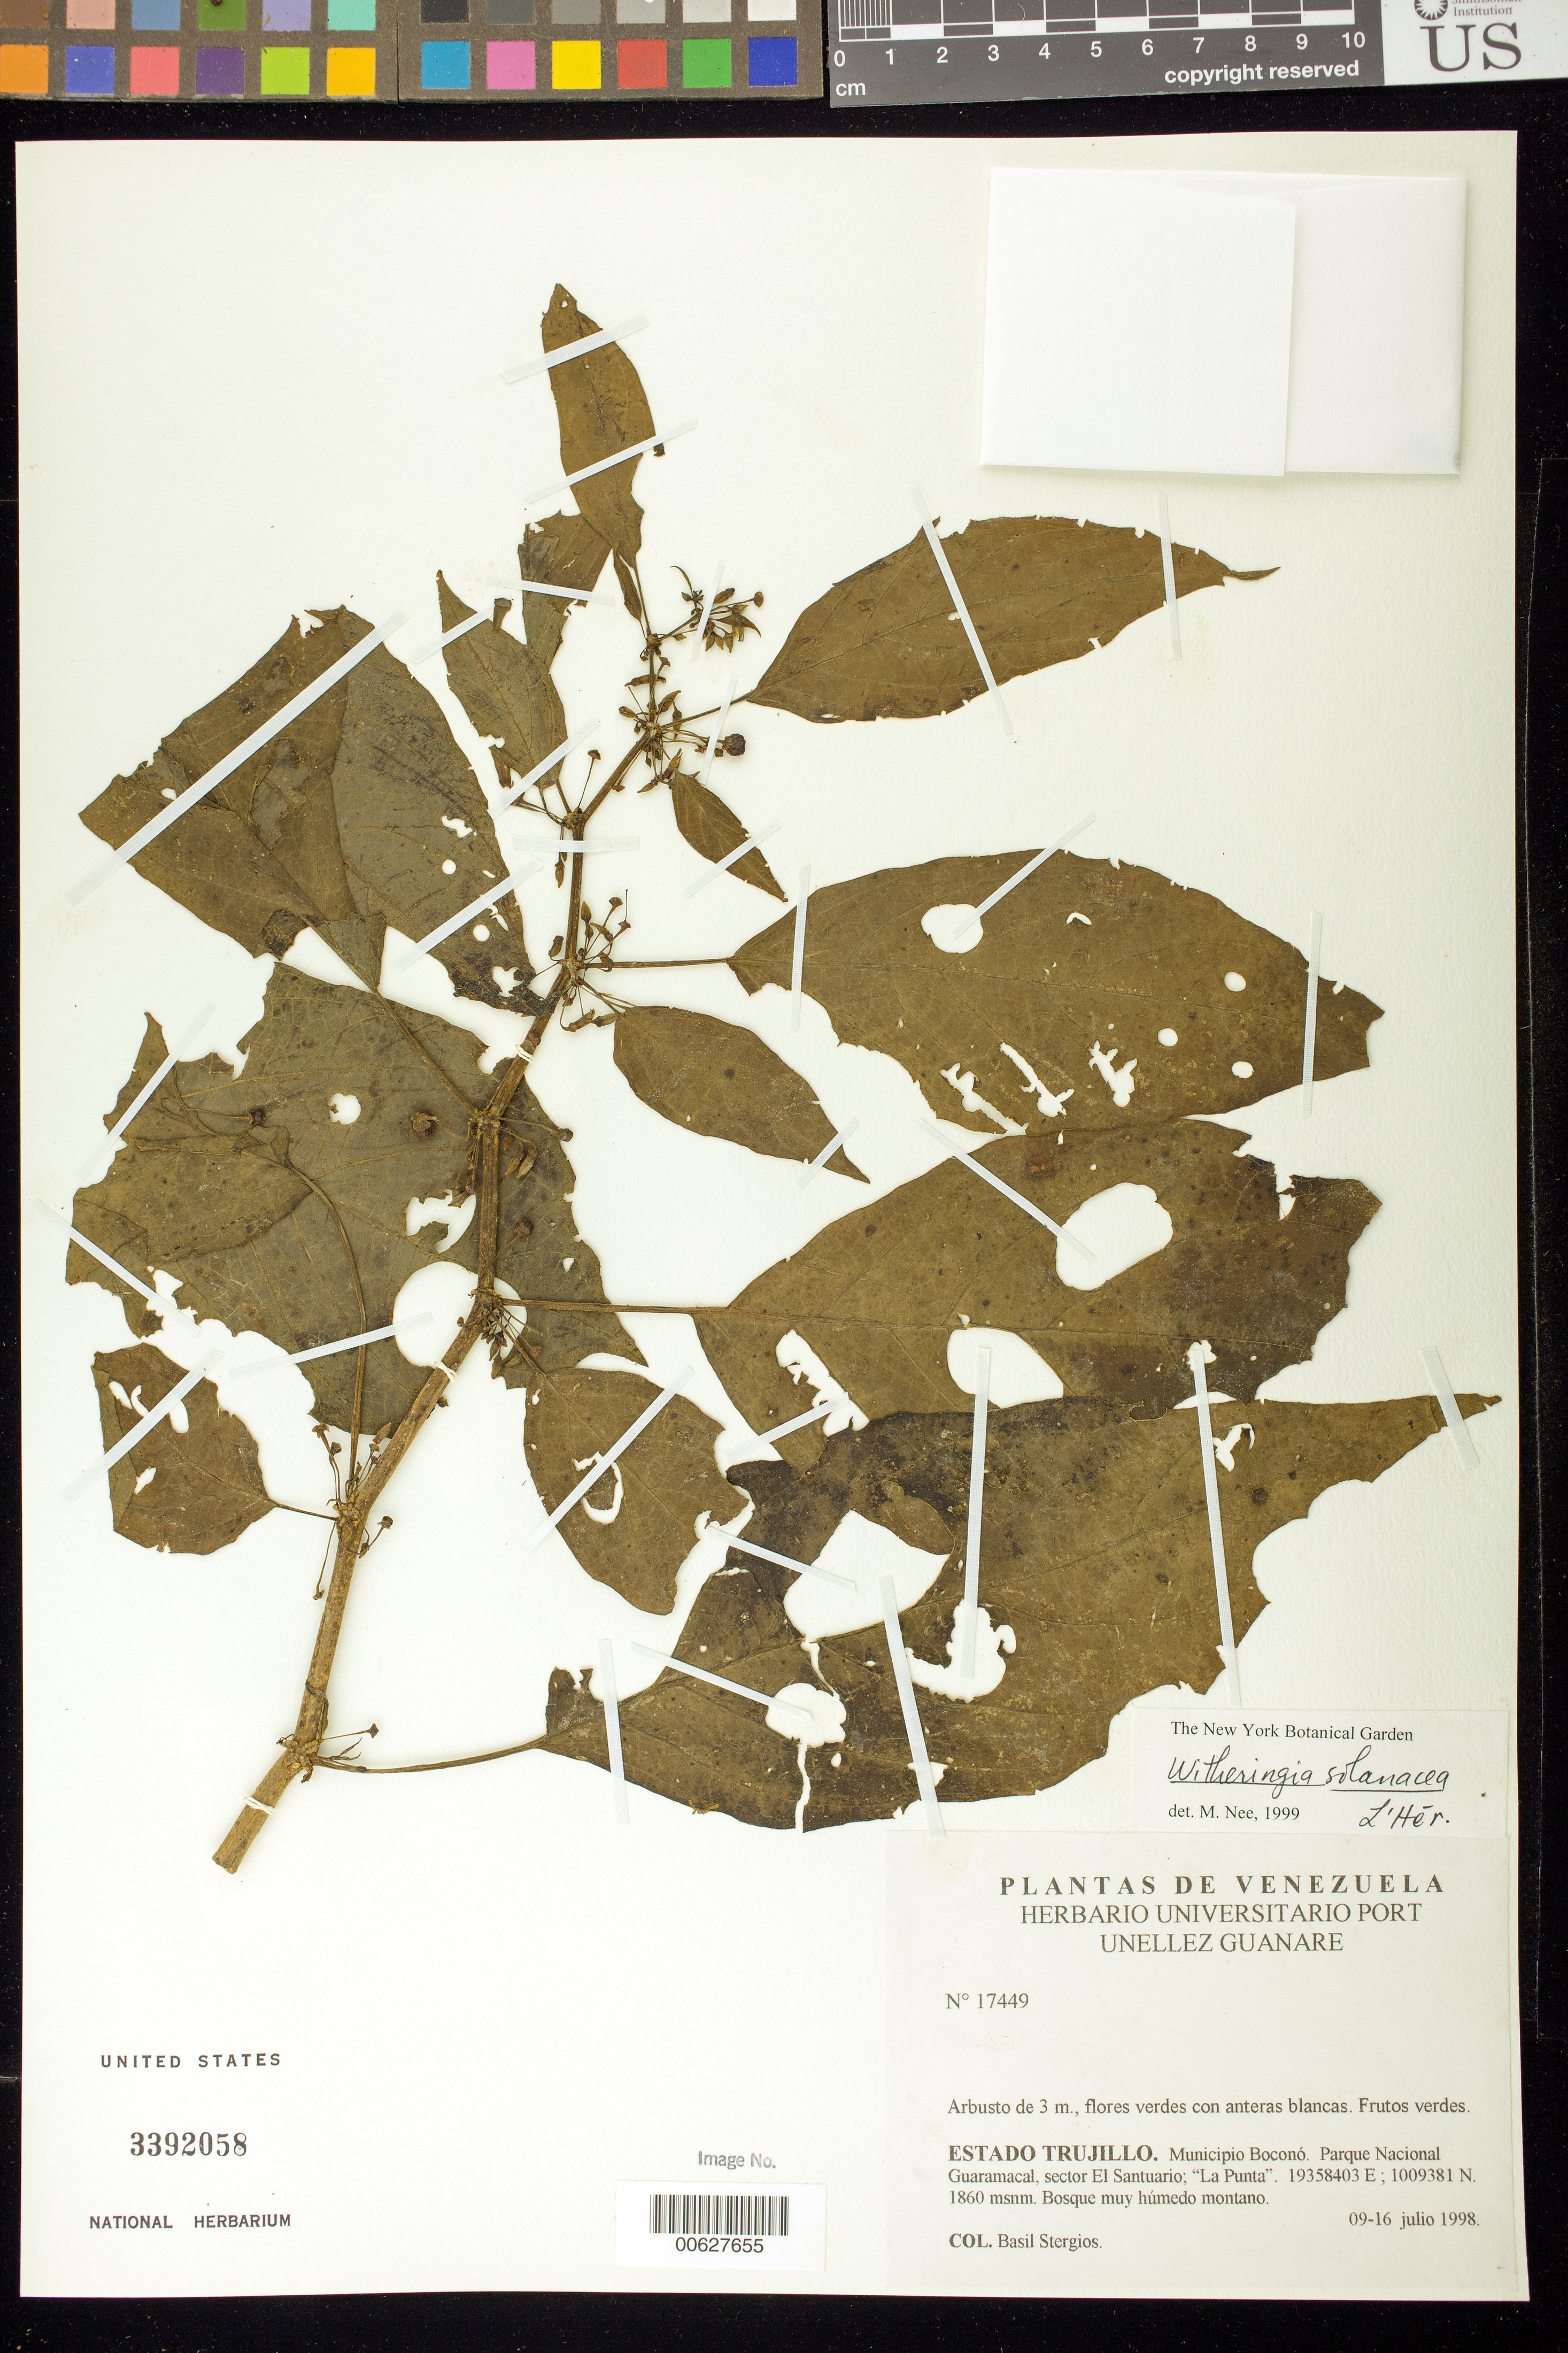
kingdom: Plantae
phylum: Tracheophyta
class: Magnoliopsida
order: Solanales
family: Solanaceae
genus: Witheringia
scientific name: Witheringia solanacea var. solanacea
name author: L'Hér.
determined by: Nee, Michael H.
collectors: B. G. Stergios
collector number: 17449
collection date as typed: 09 Jul 1998 to 16 Jul 1998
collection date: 1998-07-09/1998-07-16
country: Venezuela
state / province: Trujillo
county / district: Boconó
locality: Parque Nacional Guaramacal, Sector El Santuario, La Punta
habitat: Bosque muy húmedo montano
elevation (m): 1860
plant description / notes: PORT, US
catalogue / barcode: US 3392058